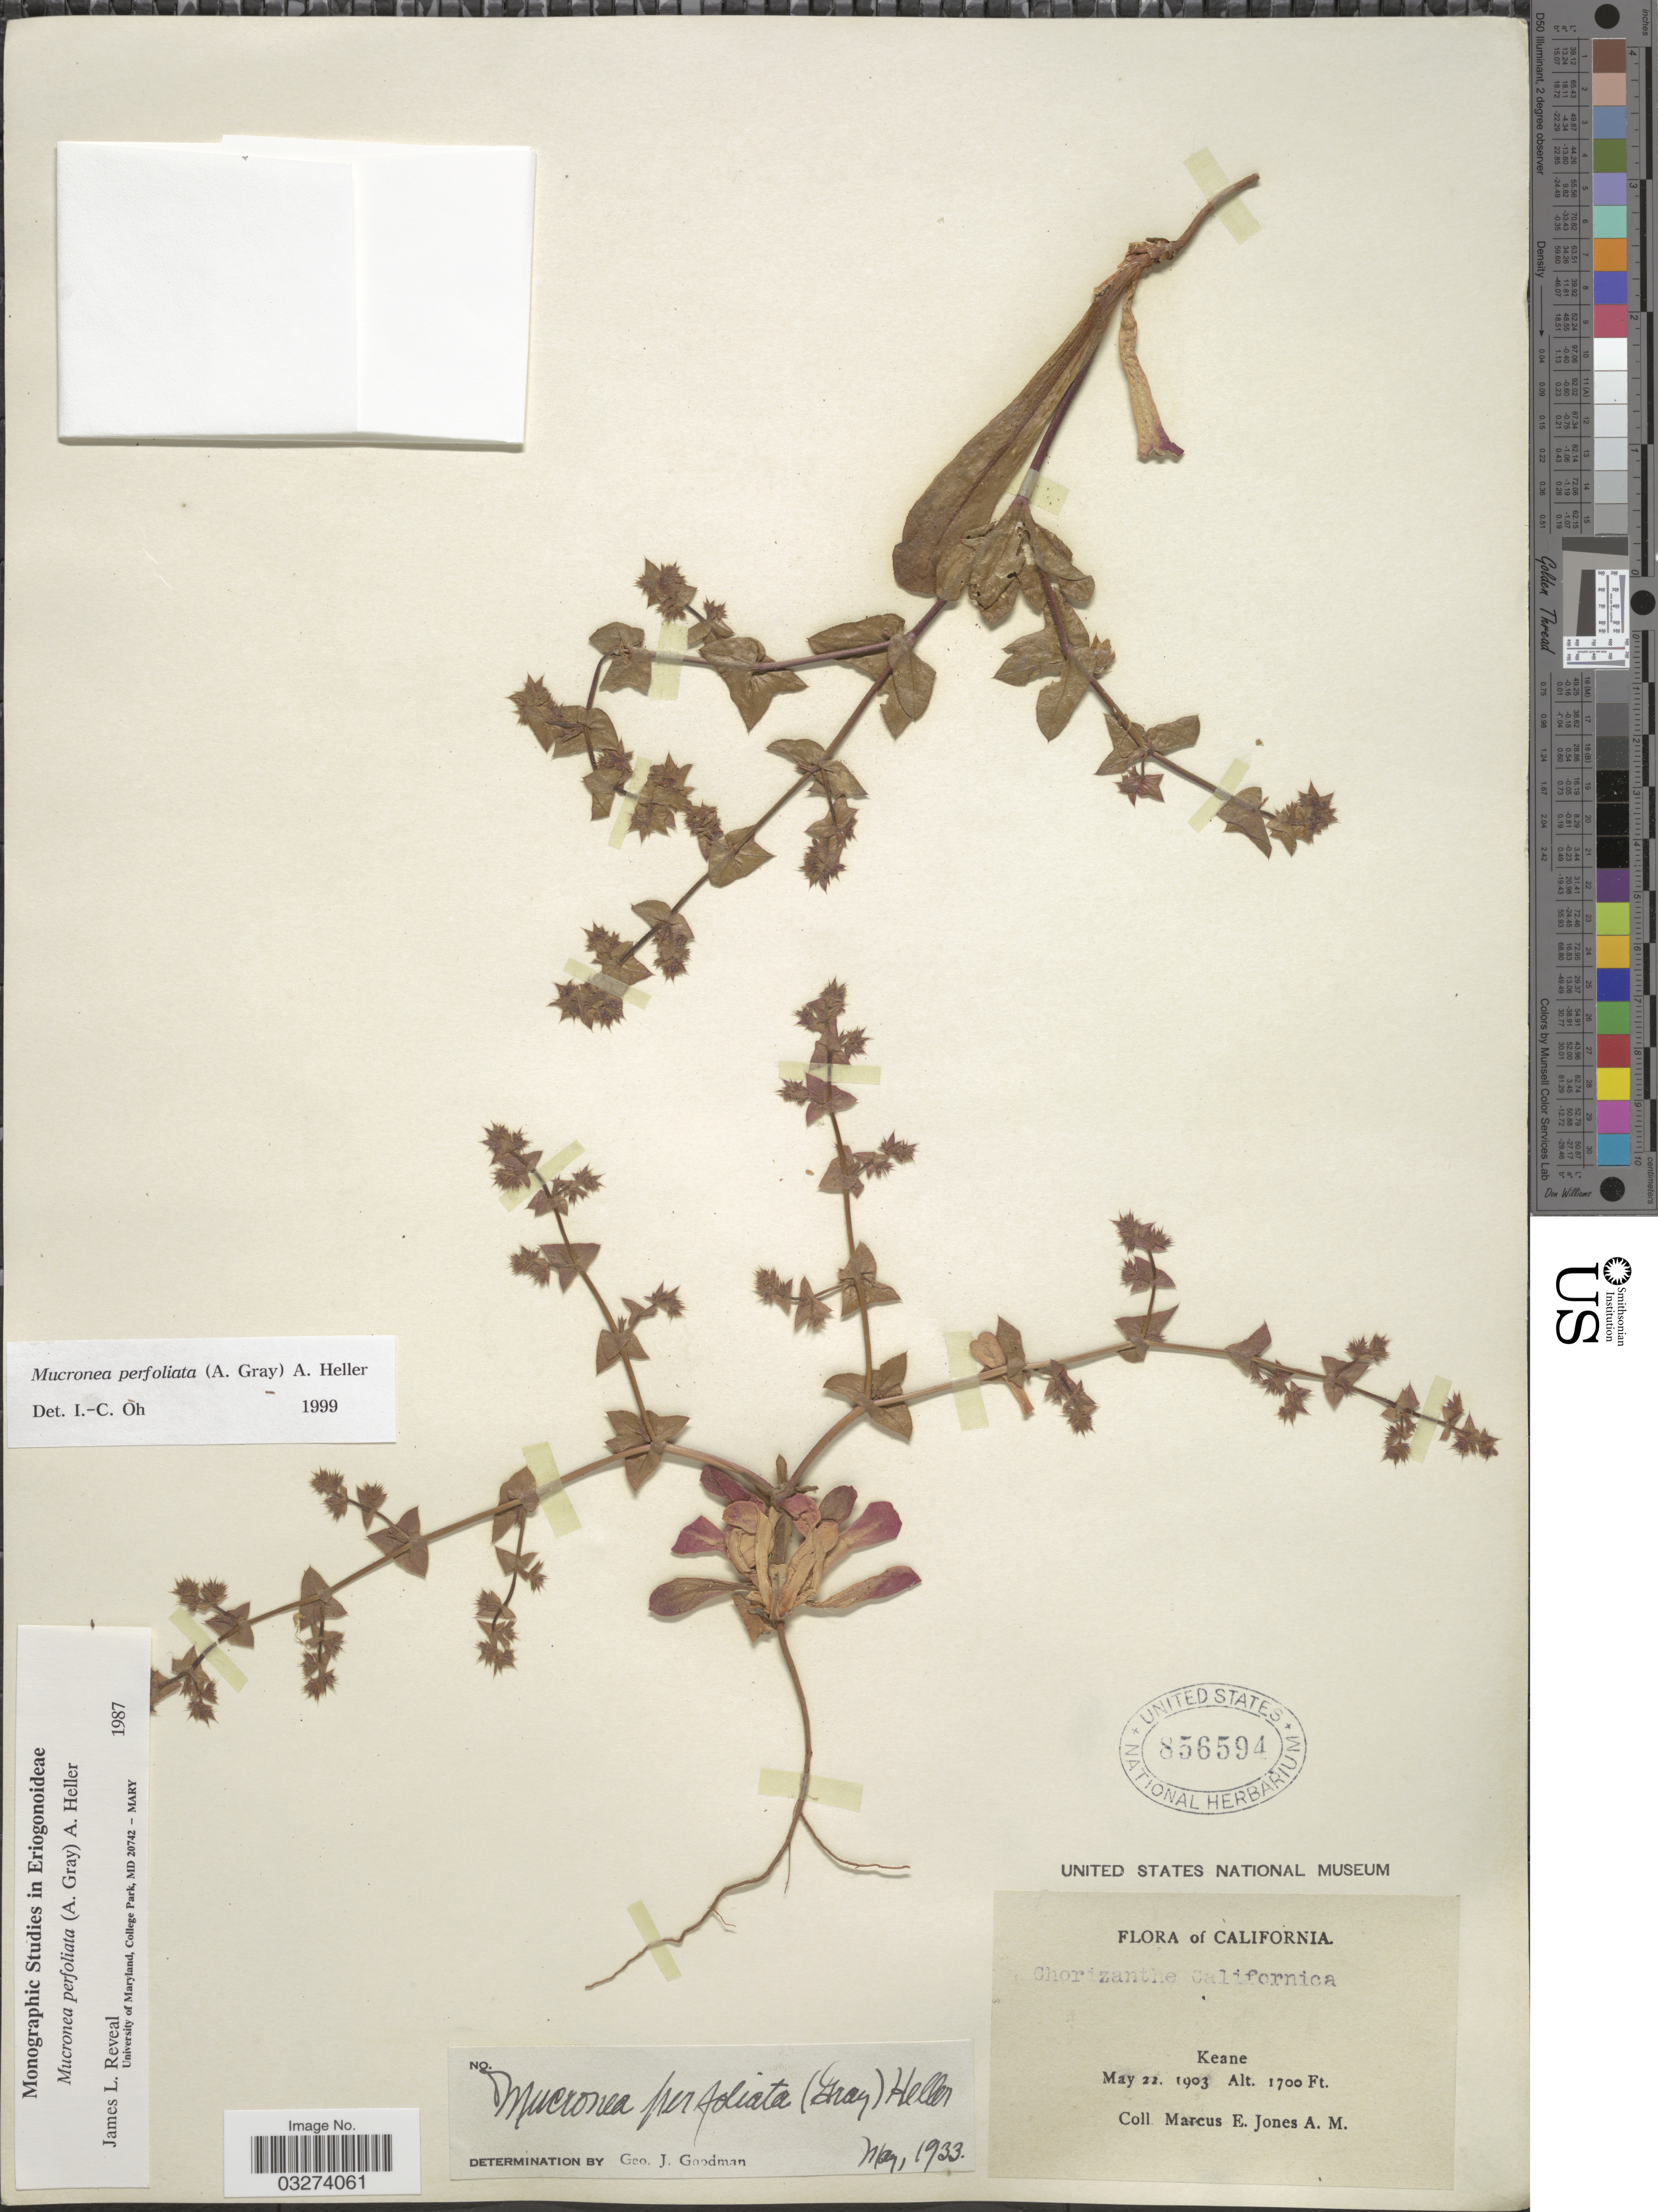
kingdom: Plantae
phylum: Tracheophyta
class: Magnoliopsida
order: Caryophyllales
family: Polygonaceae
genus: Mucronea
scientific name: Mucronea perfoliata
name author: (A. Gray) A. Heller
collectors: M. E. Jones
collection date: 1903-05-22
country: United States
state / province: California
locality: Keane.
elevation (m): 518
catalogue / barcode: US 856594